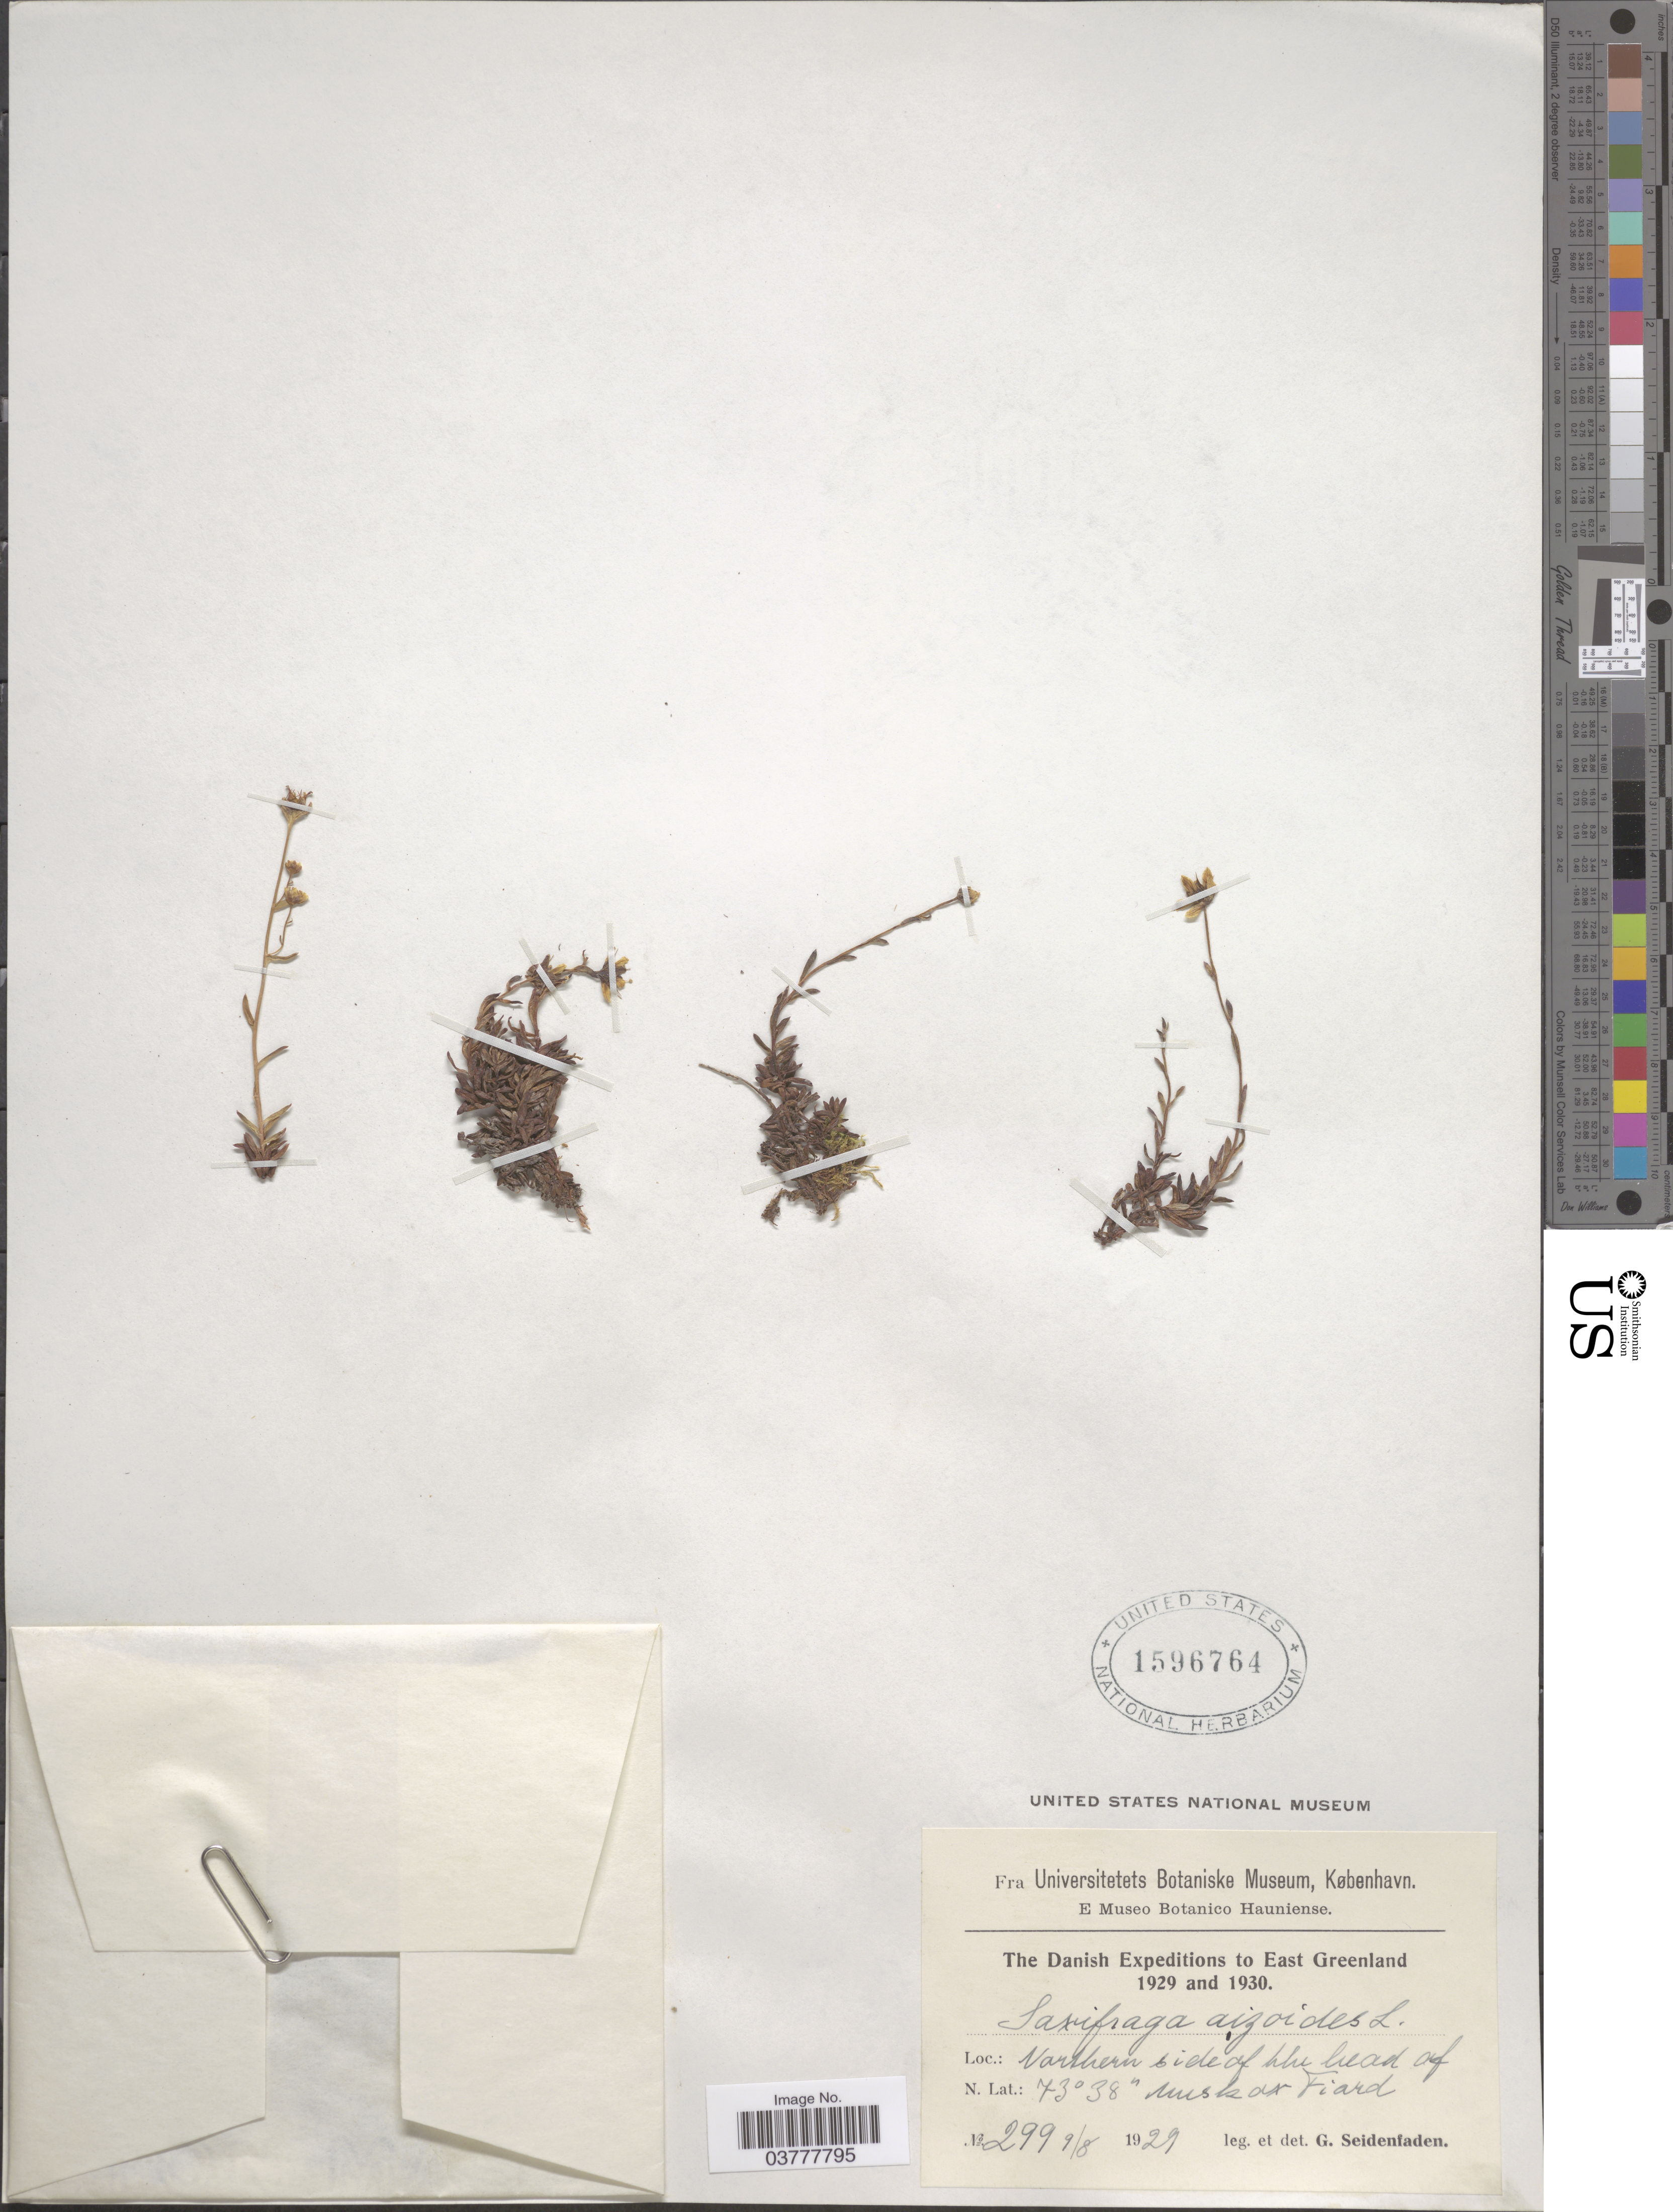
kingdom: Plantae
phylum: Tracheophyta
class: Magnoliopsida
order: Saxifragales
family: Saxifragaceae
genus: Saxifraga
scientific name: Saxifraga aizoides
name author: L.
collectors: G. Seidenfaden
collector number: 299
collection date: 1929-08-09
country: Greenland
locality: East Greenland. Northern side of the head of Muskox Fiard.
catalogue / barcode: US 1596764